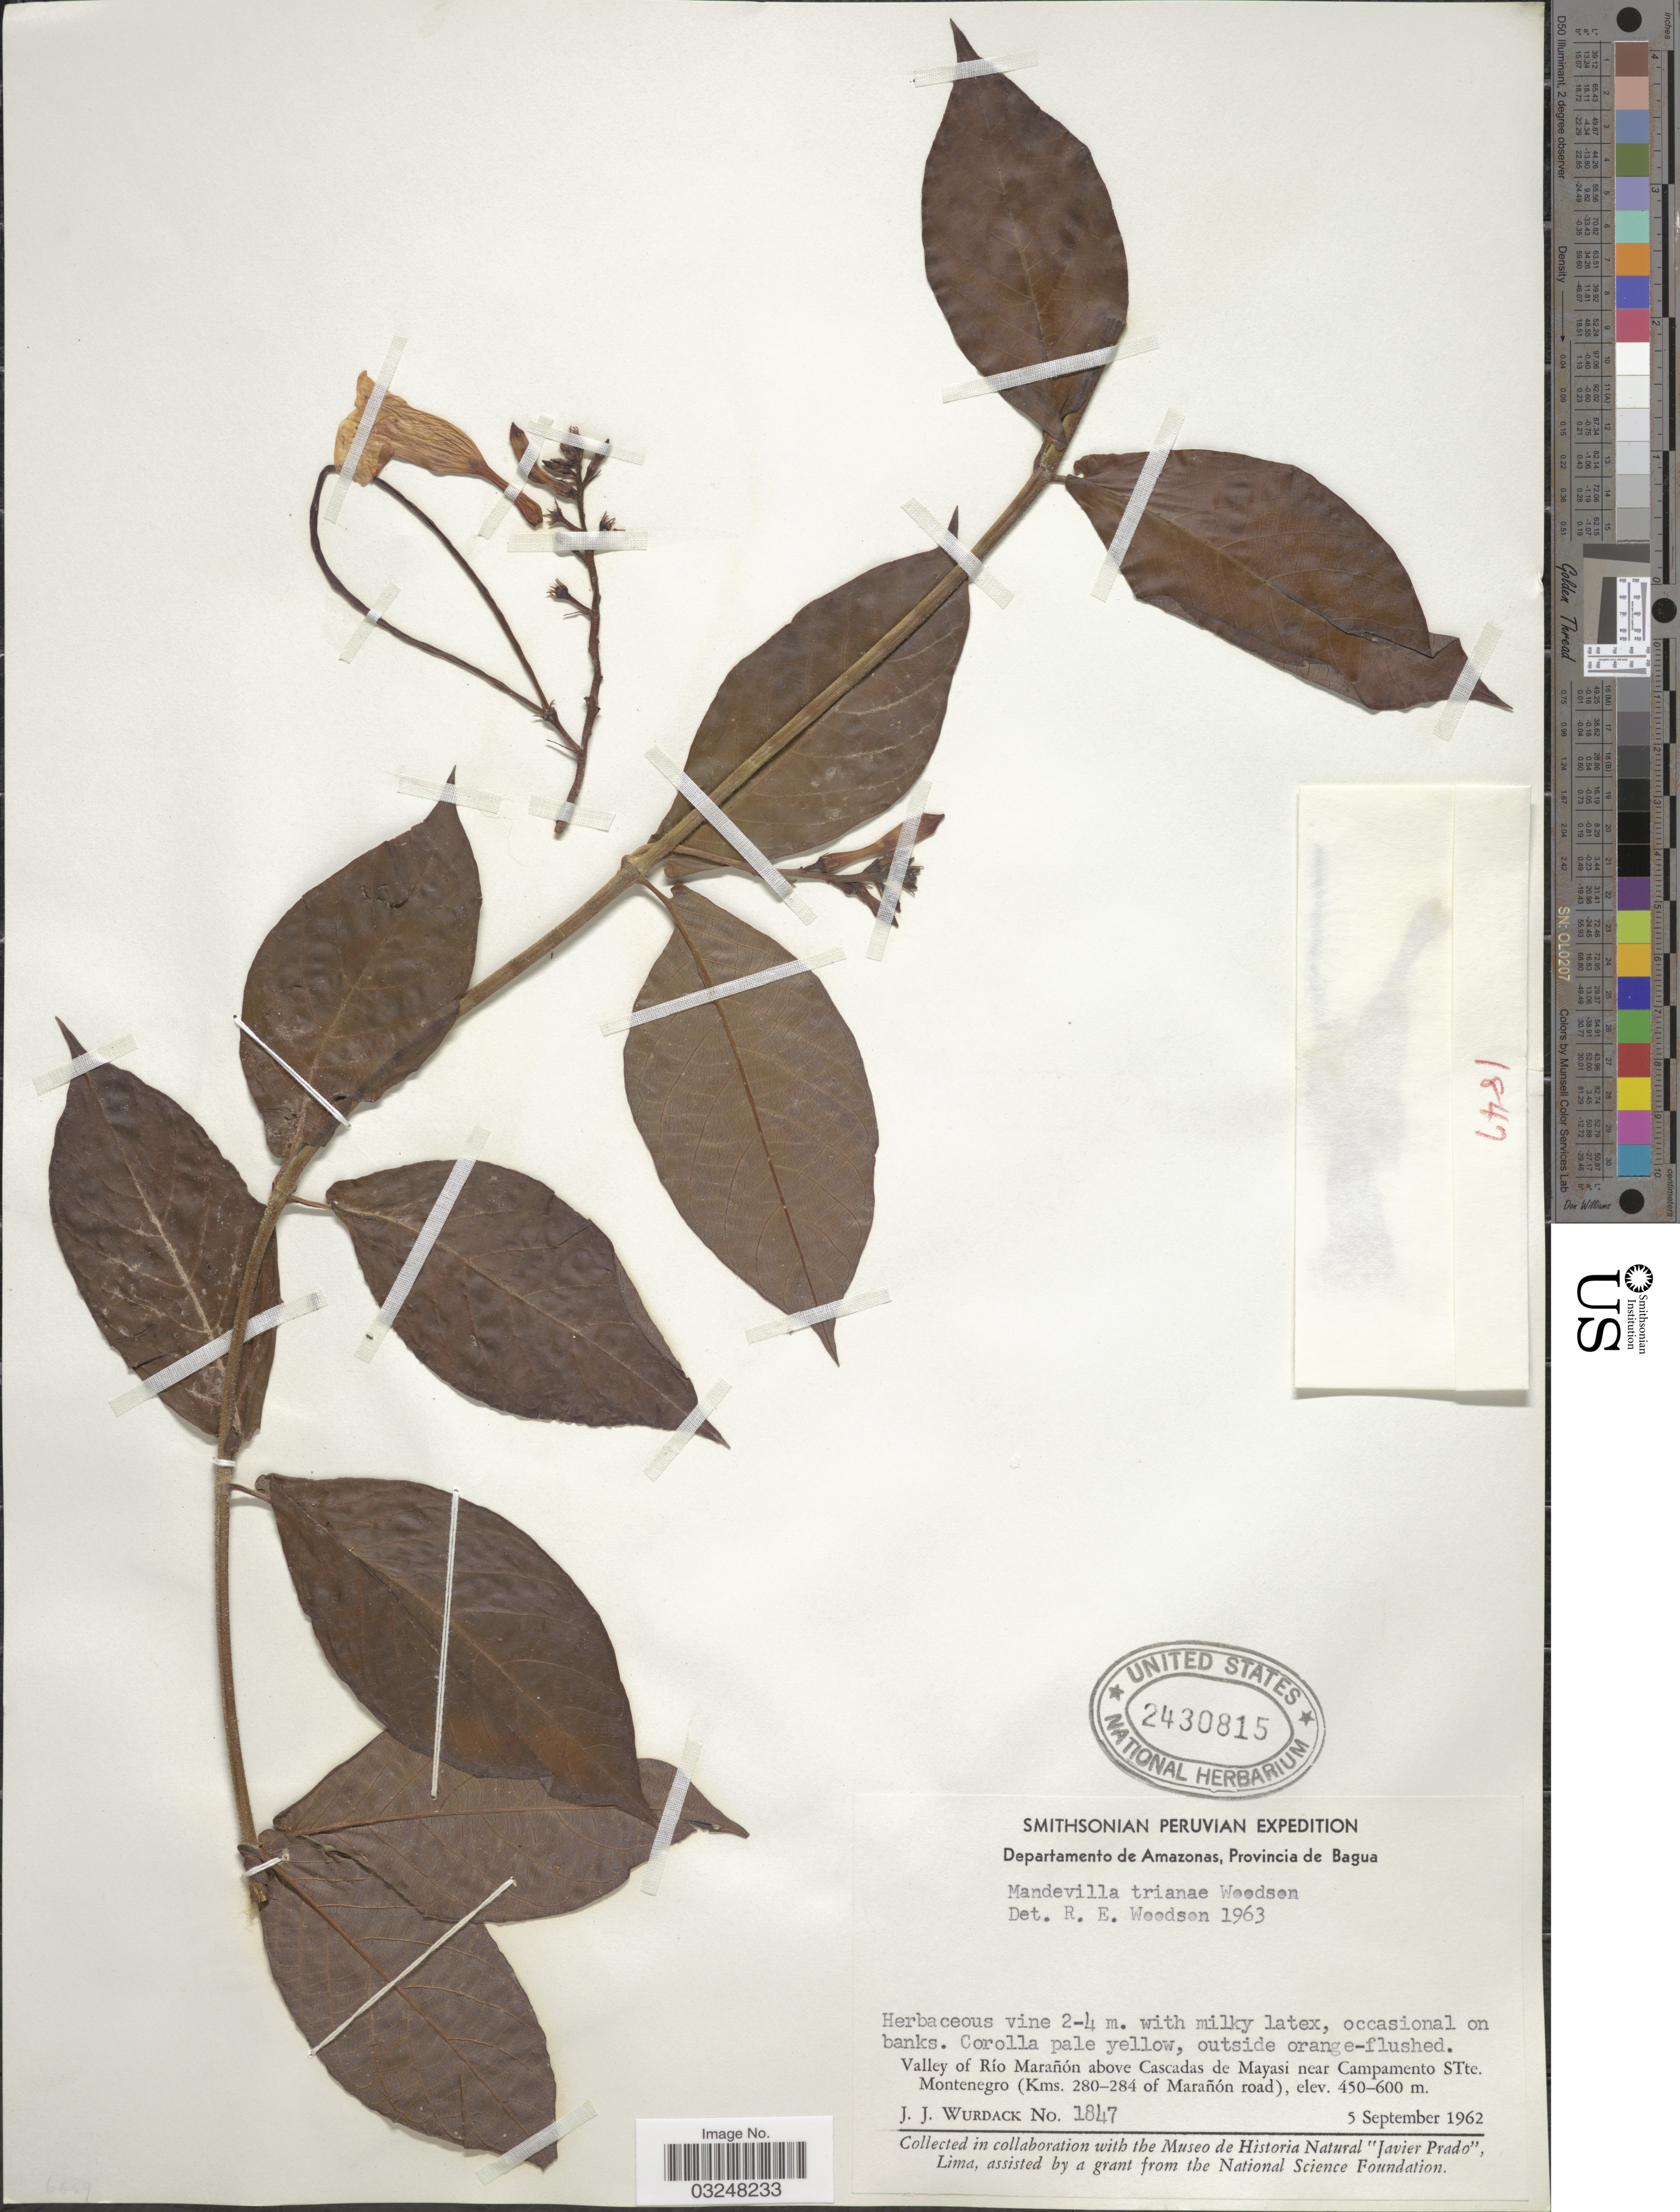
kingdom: Plantae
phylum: Tracheophyta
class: Magnoliopsida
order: Gentianales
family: Apocynaceae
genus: Mandevilla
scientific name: Mandevilla trianae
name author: Woodson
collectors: J. J. Wurdack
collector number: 1847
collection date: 1962-09-05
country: Peru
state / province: Amazonas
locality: Departamento de Amazonas, Provincia de Bagua. Valley of Río Marañón above Cascadas de Mayasi near Campamento STte. Montenegro (Kms. 280-284 of Marañón road).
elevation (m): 450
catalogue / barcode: US 2430815